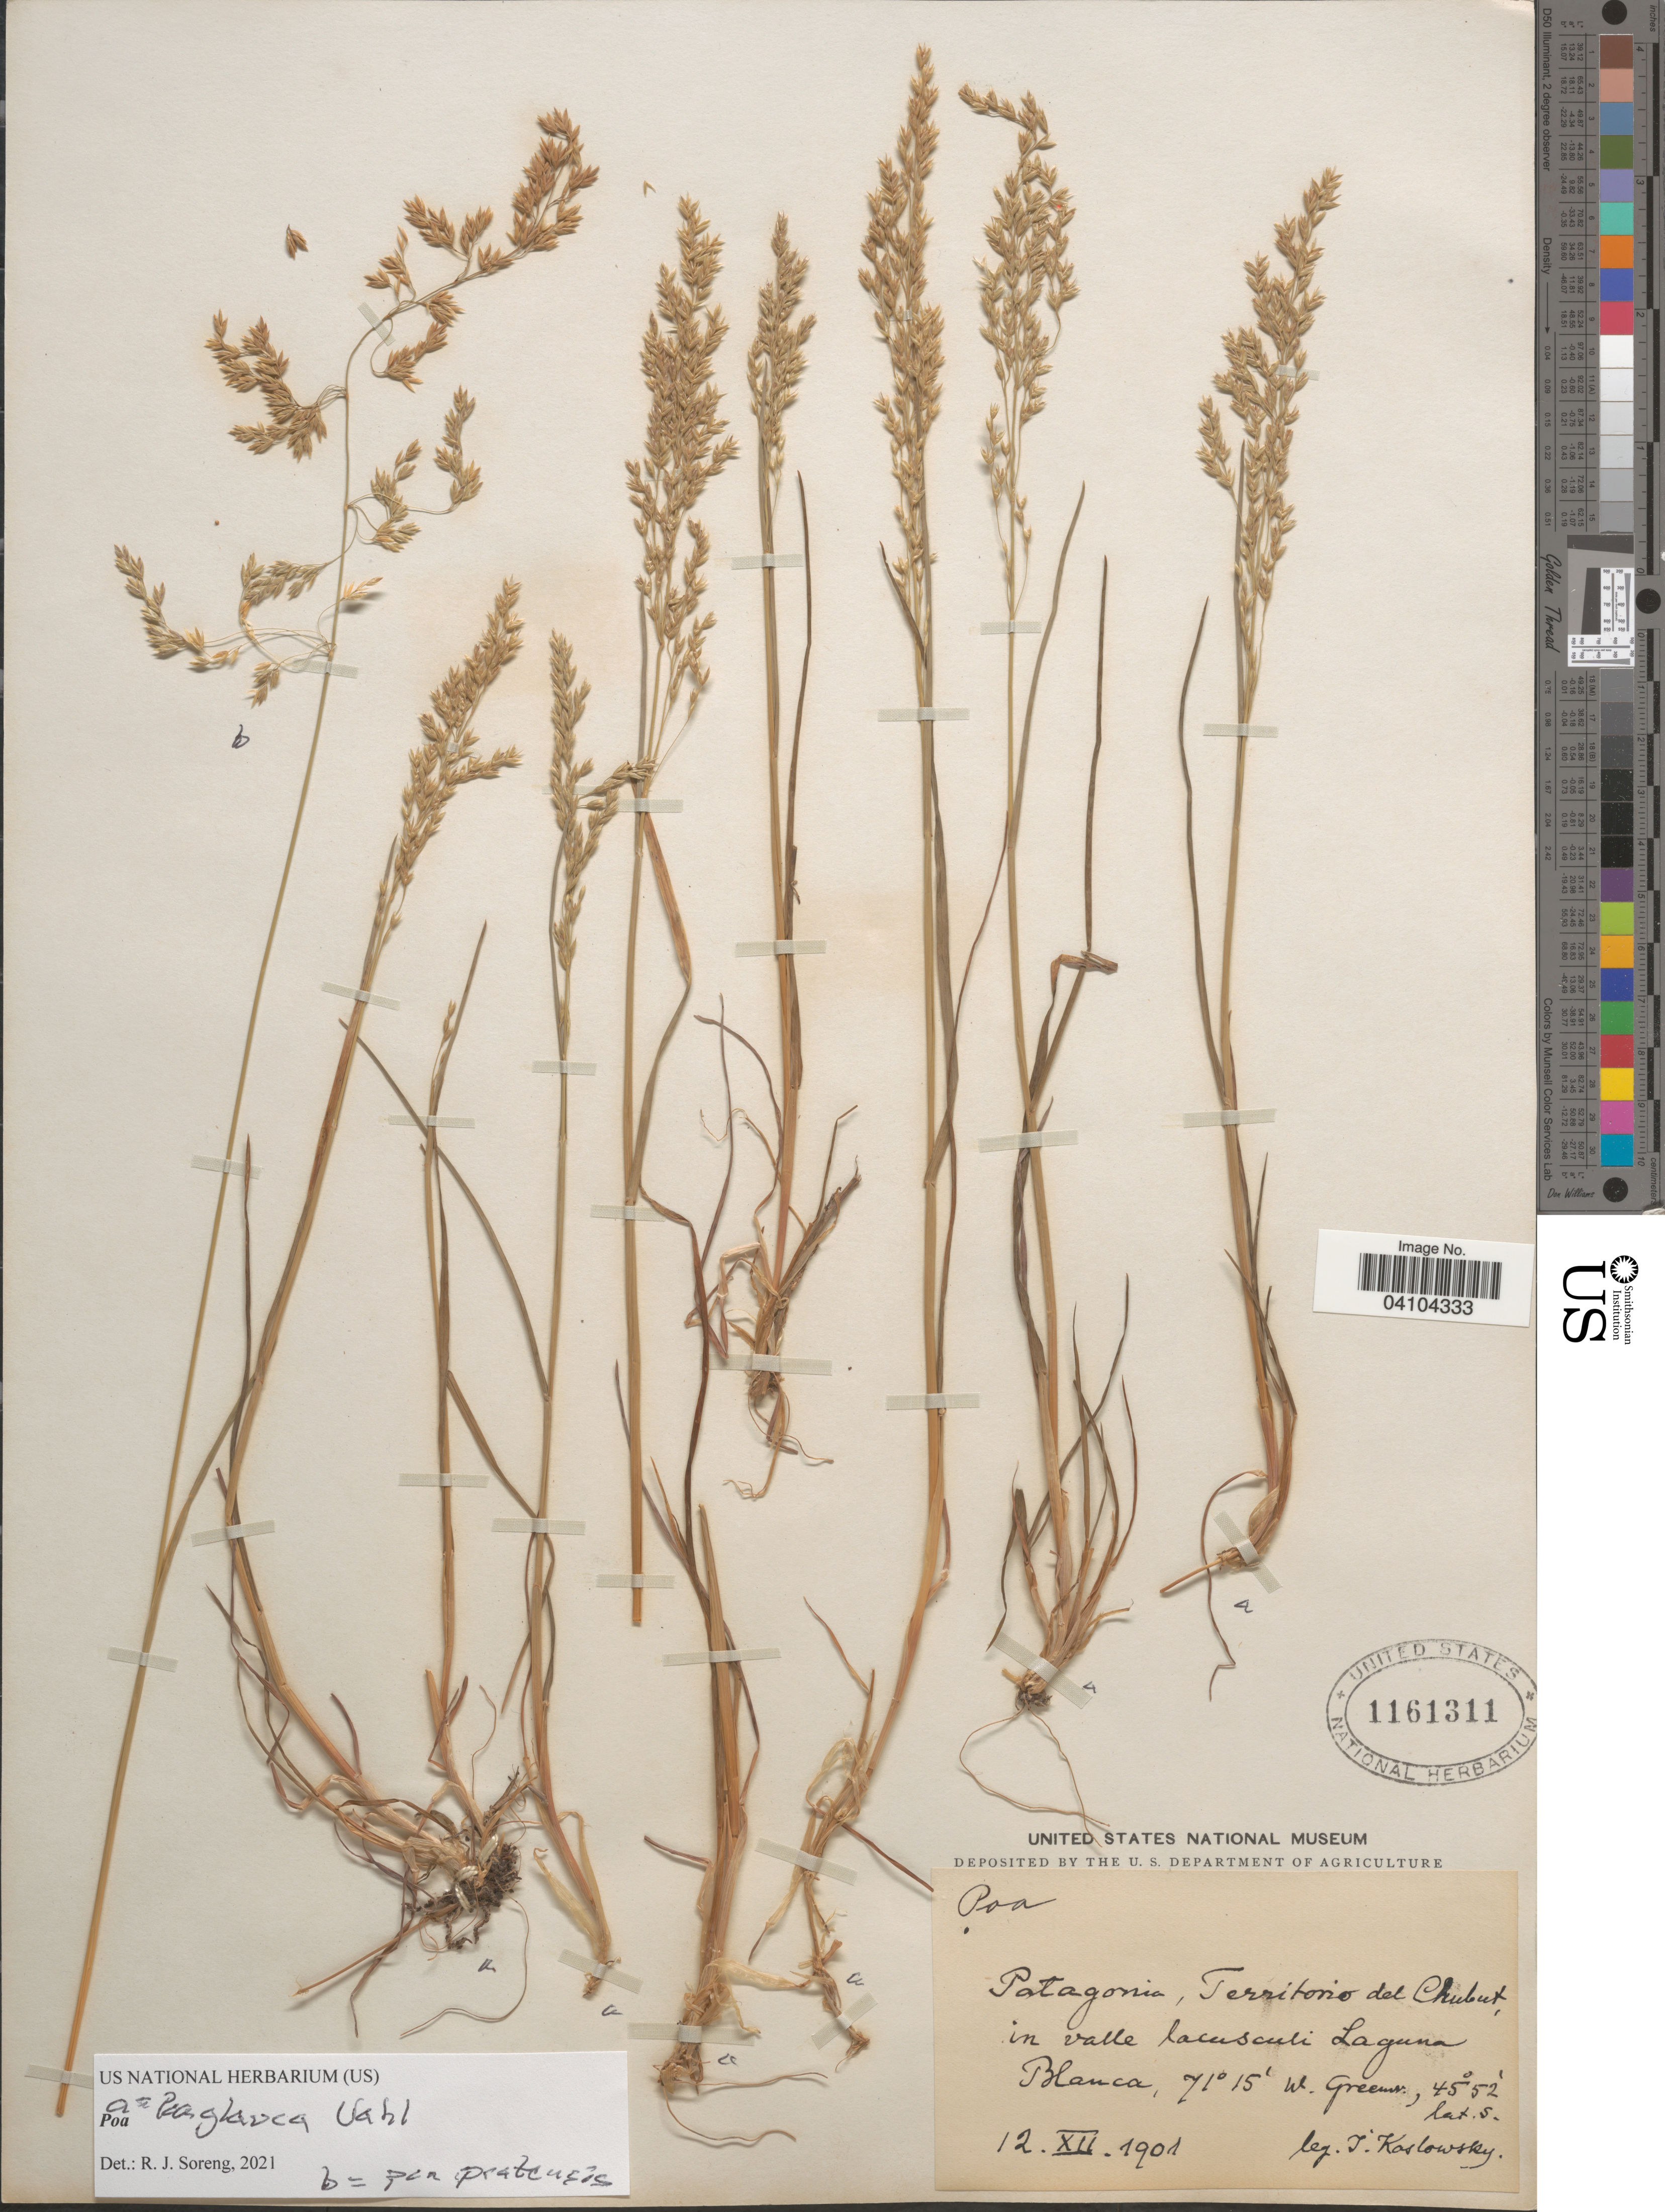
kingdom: Plantae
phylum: Tracheophyta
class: Liliopsida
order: Poales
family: Poaceae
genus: Poa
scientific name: Poa glauca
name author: Vahl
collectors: J. Kaslowsky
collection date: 1901-12-12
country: Argentina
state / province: Chubut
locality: Patagonia, Territorio del Chubut, in valle lacusculi Laguna Blanca.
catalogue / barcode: US 1161311